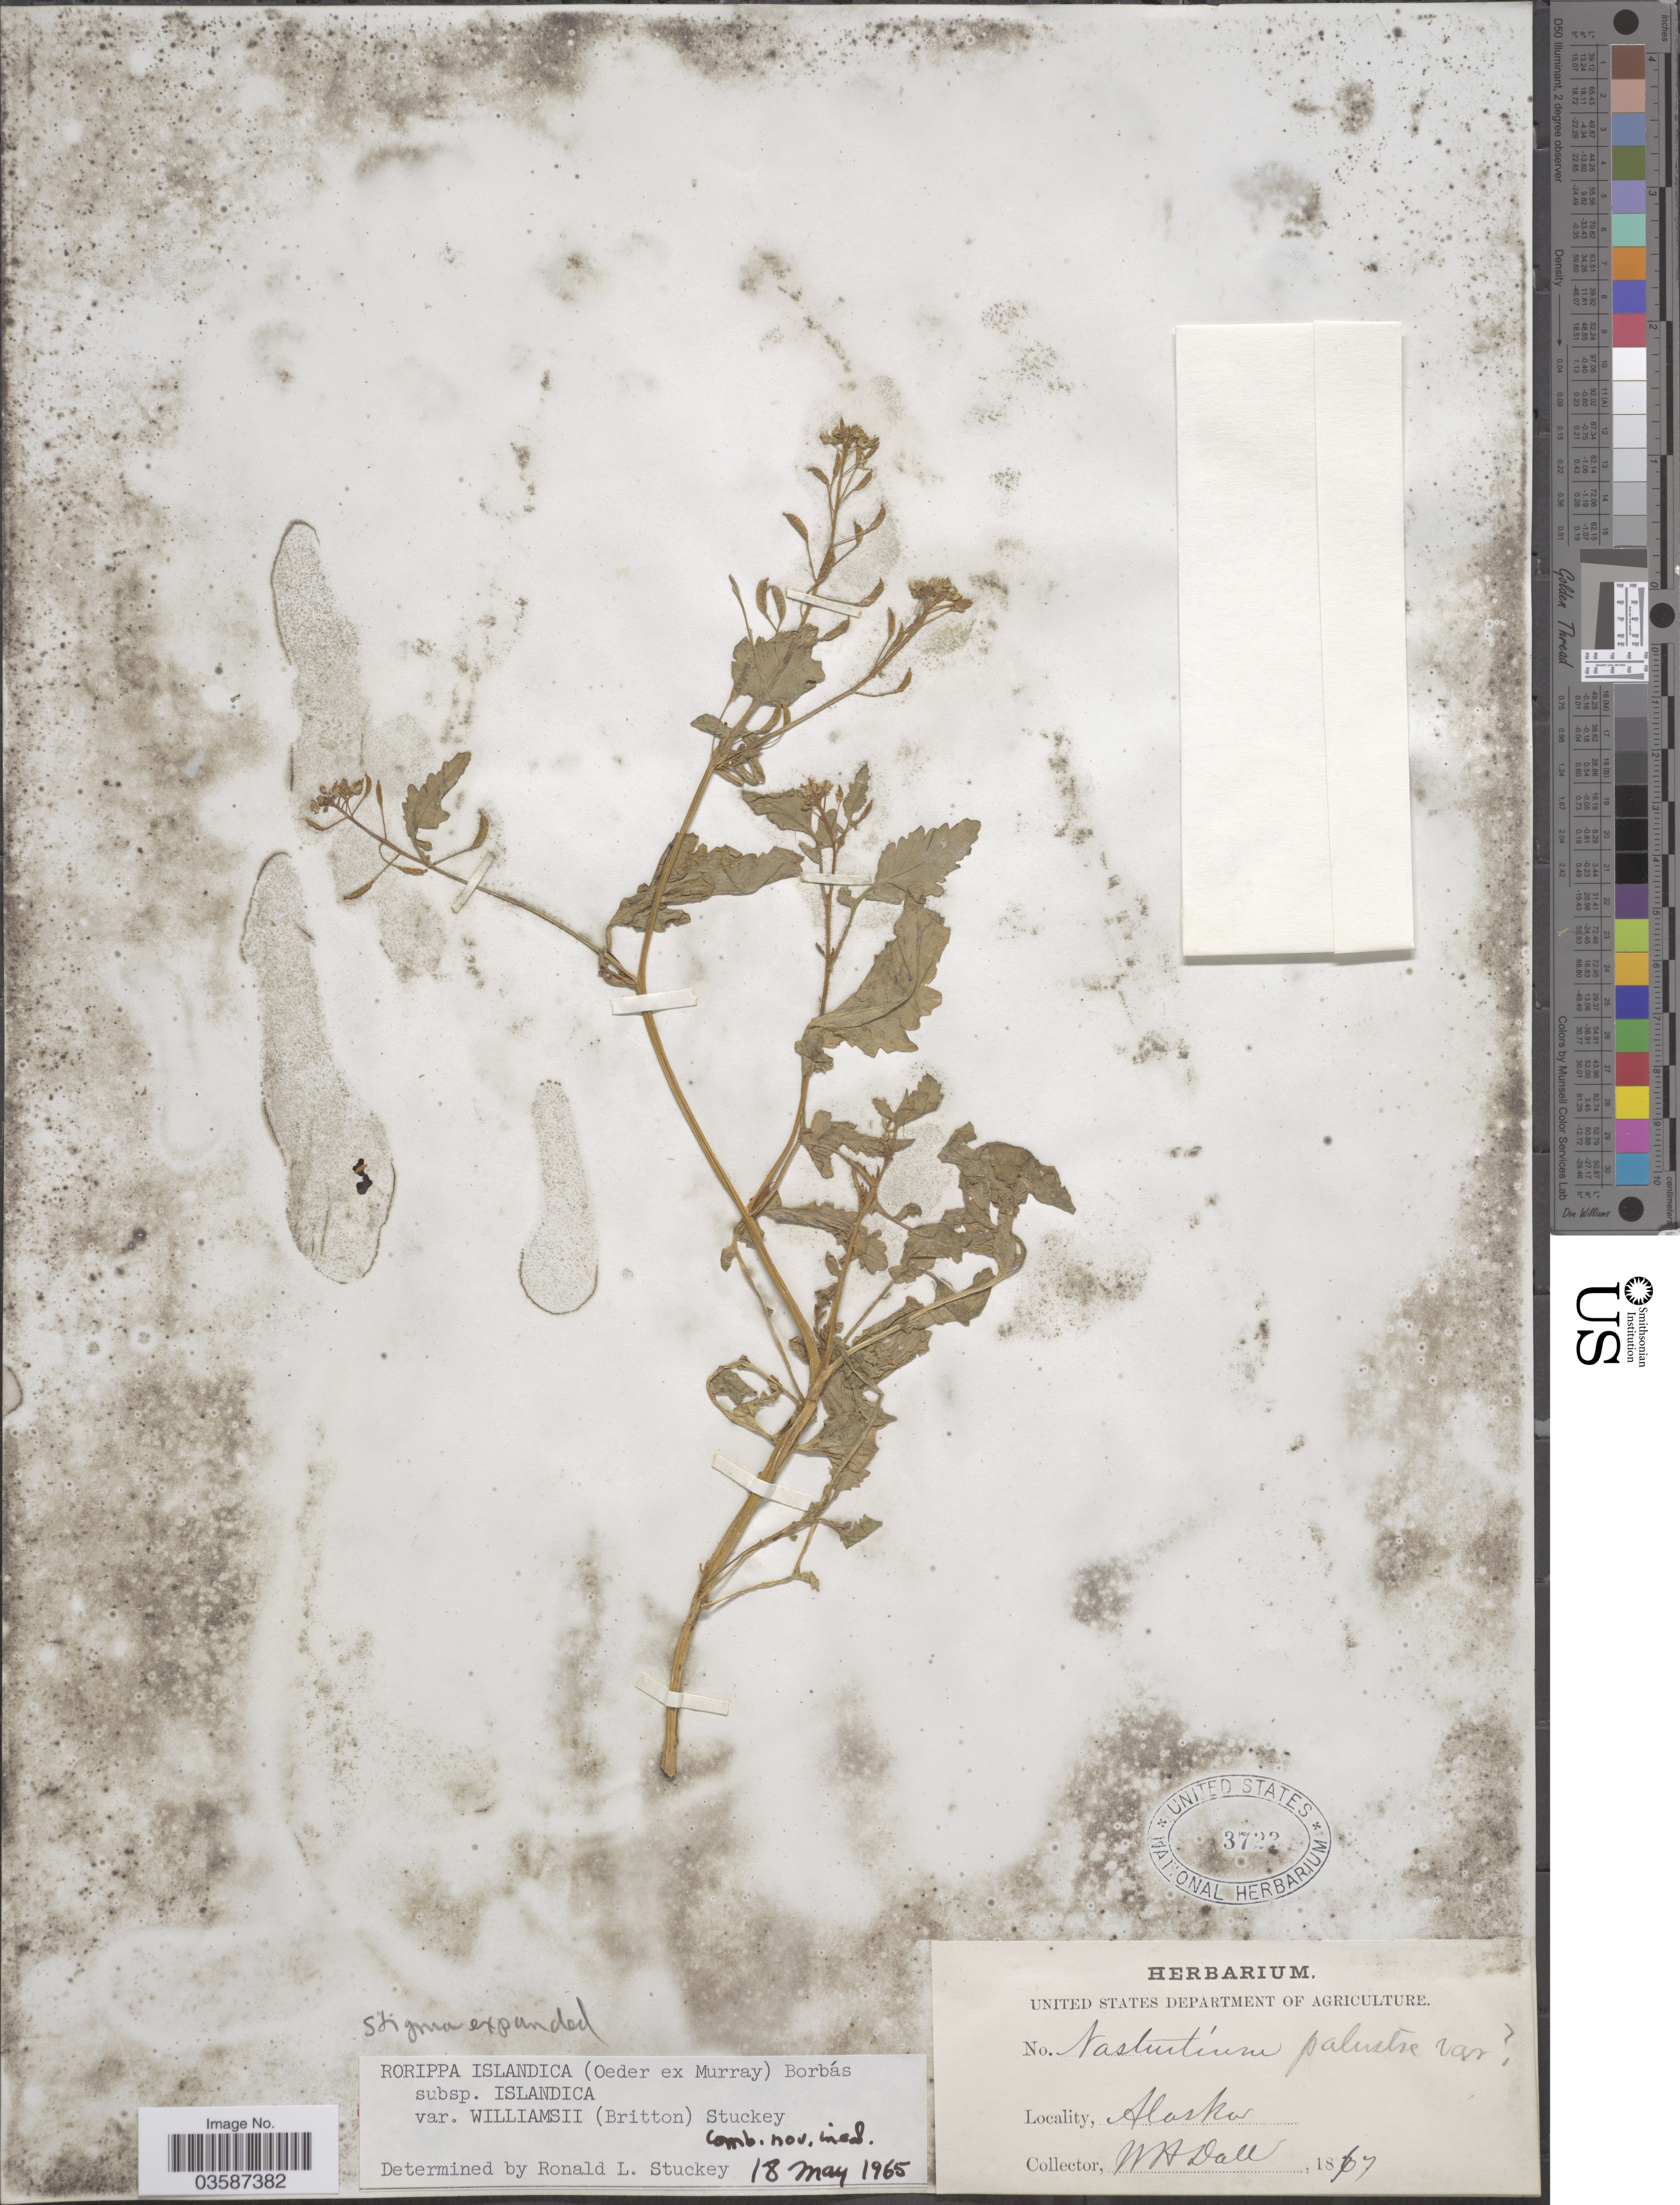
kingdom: Plantae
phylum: Tracheophyta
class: Magnoliopsida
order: Brassicales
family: Brassicaceae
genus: Rorippa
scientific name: Rorippa islandica var. williamsii (Britton) Stuckey comb. nov. ined.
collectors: W. Dall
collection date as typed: T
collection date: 1877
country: United States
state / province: Alaska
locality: Alaska.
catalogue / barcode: US 3723